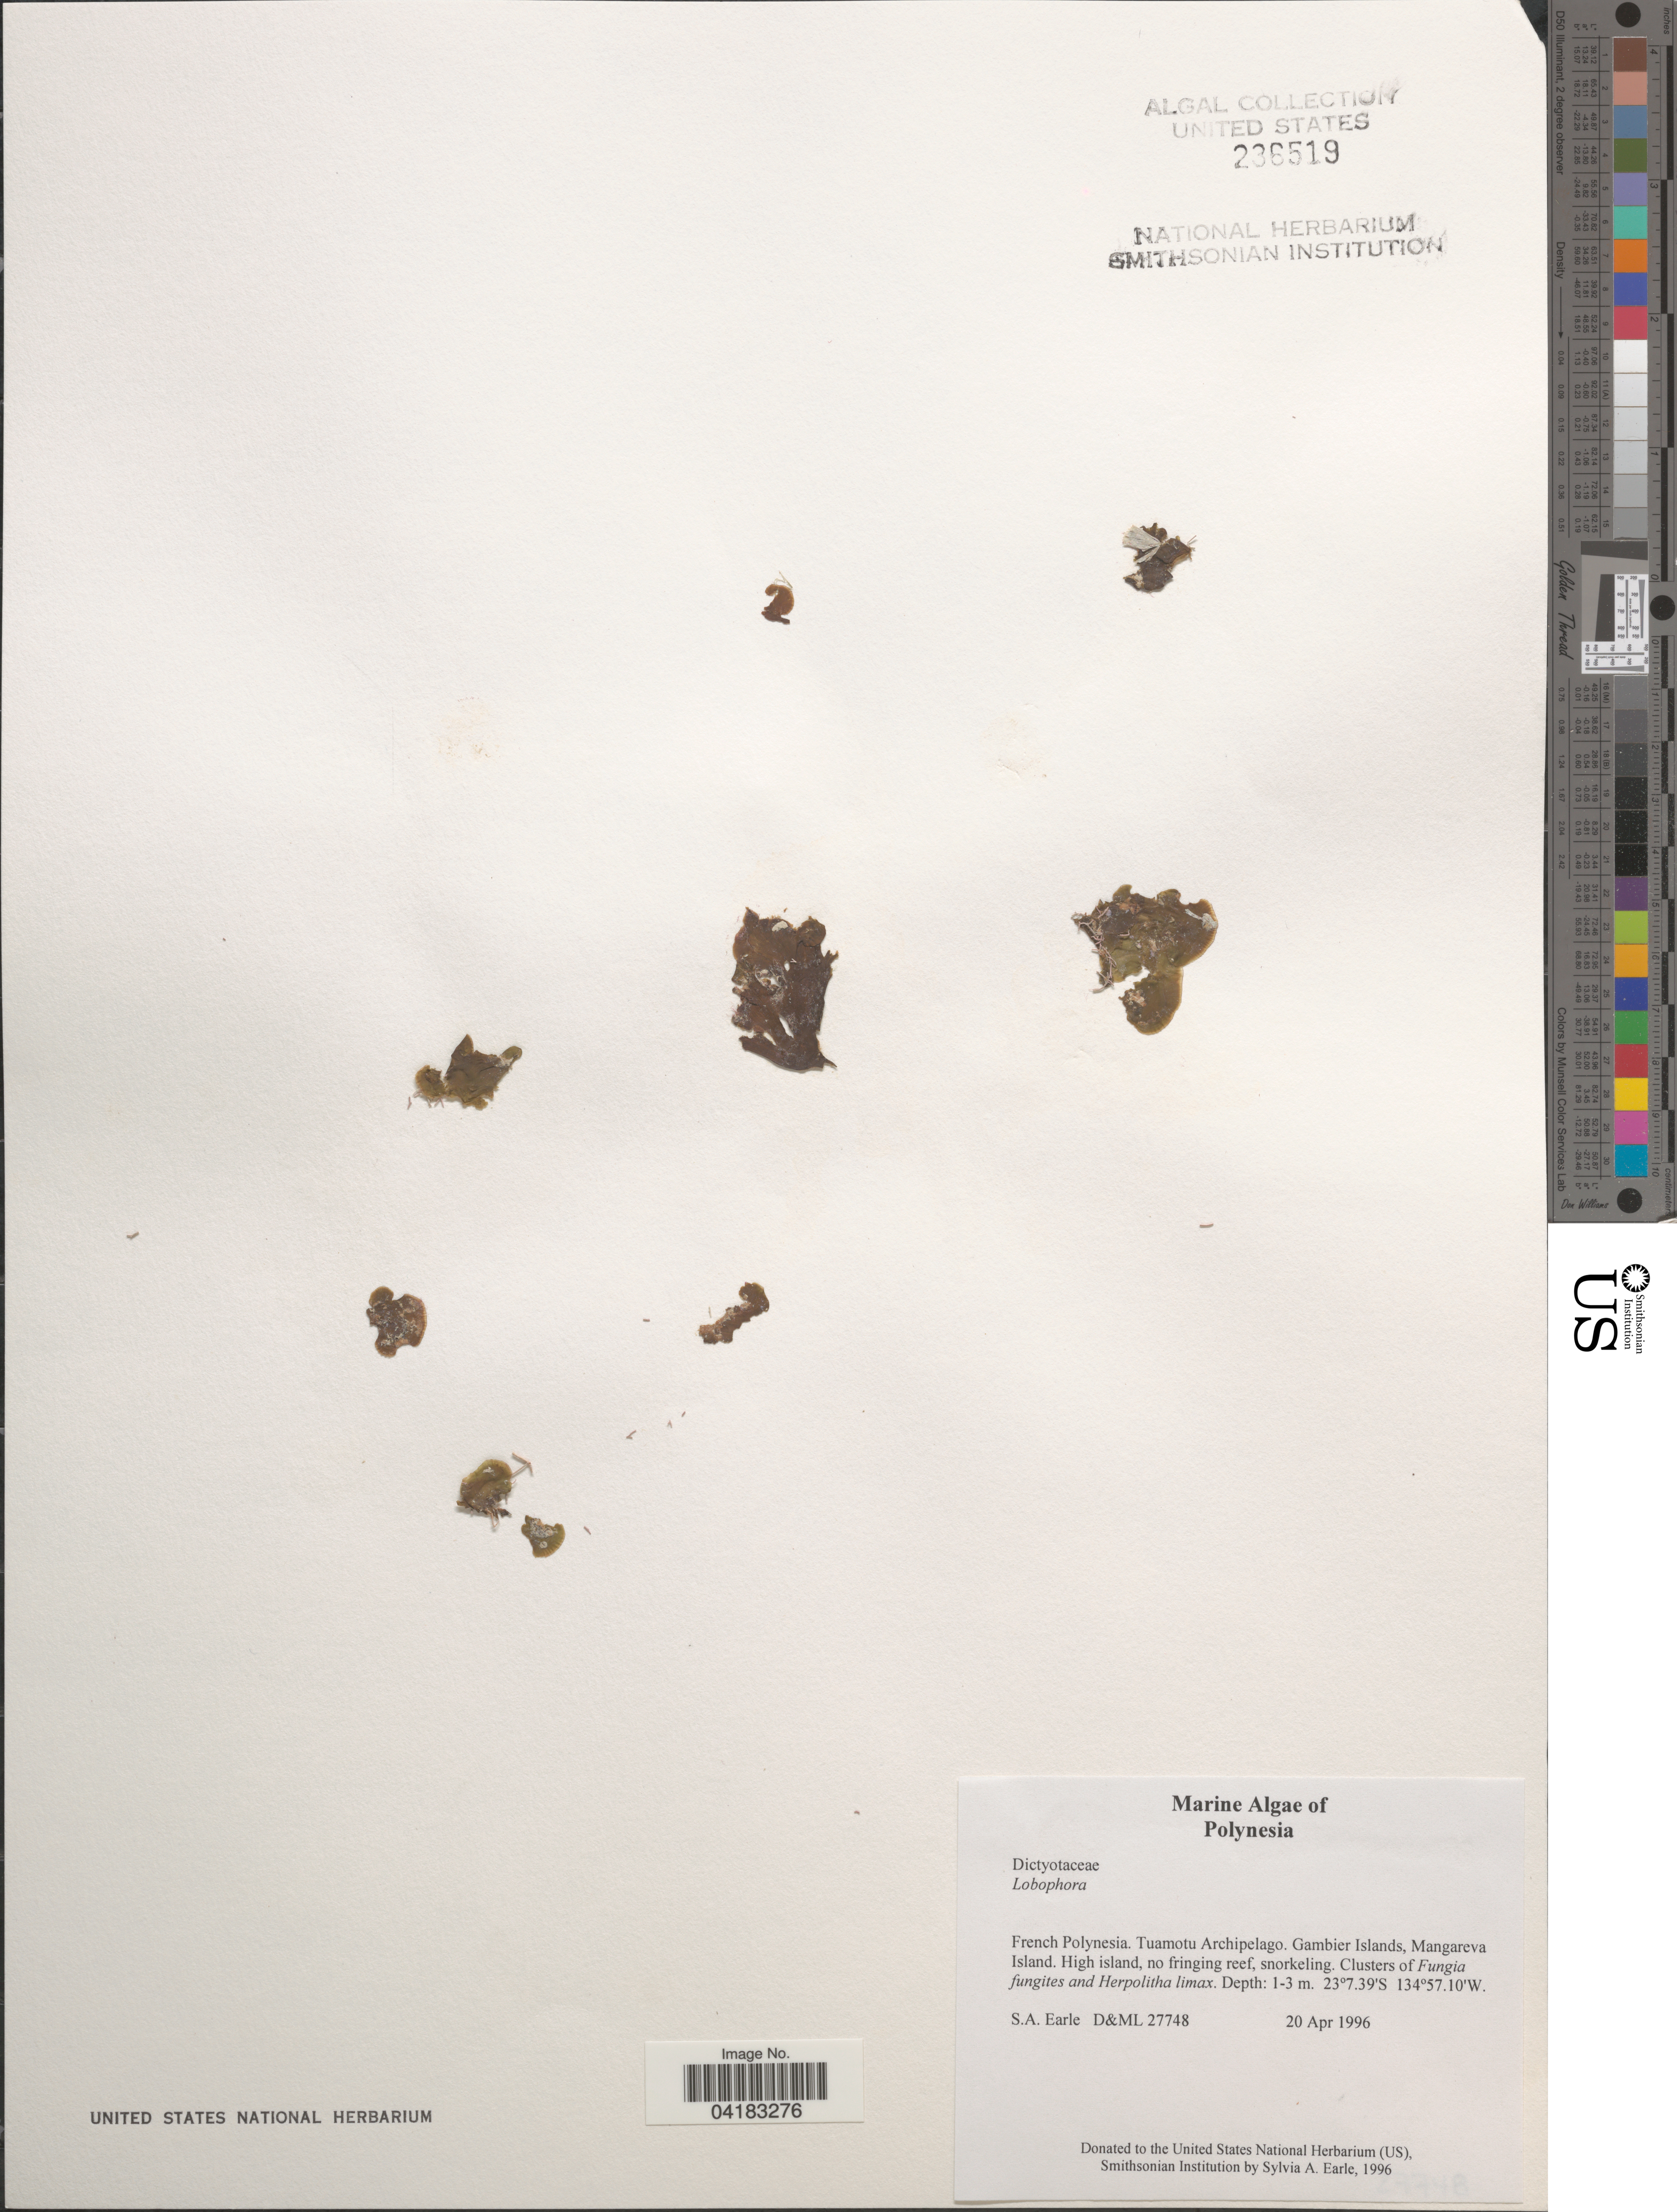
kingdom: Chromista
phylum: Ochrophyta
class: Phaeophyceae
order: Dictyotales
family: Dictyotaceae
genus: Lobophora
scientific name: Lobophora sp.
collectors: S. A. Earle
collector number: D&ML27748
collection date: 1996-04-20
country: French Polynesia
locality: Polynesia. Tuamotu Archipelago. Gambier Islands, Mangareva Island. High island, no fringing reef, snorkeling.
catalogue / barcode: US 236519